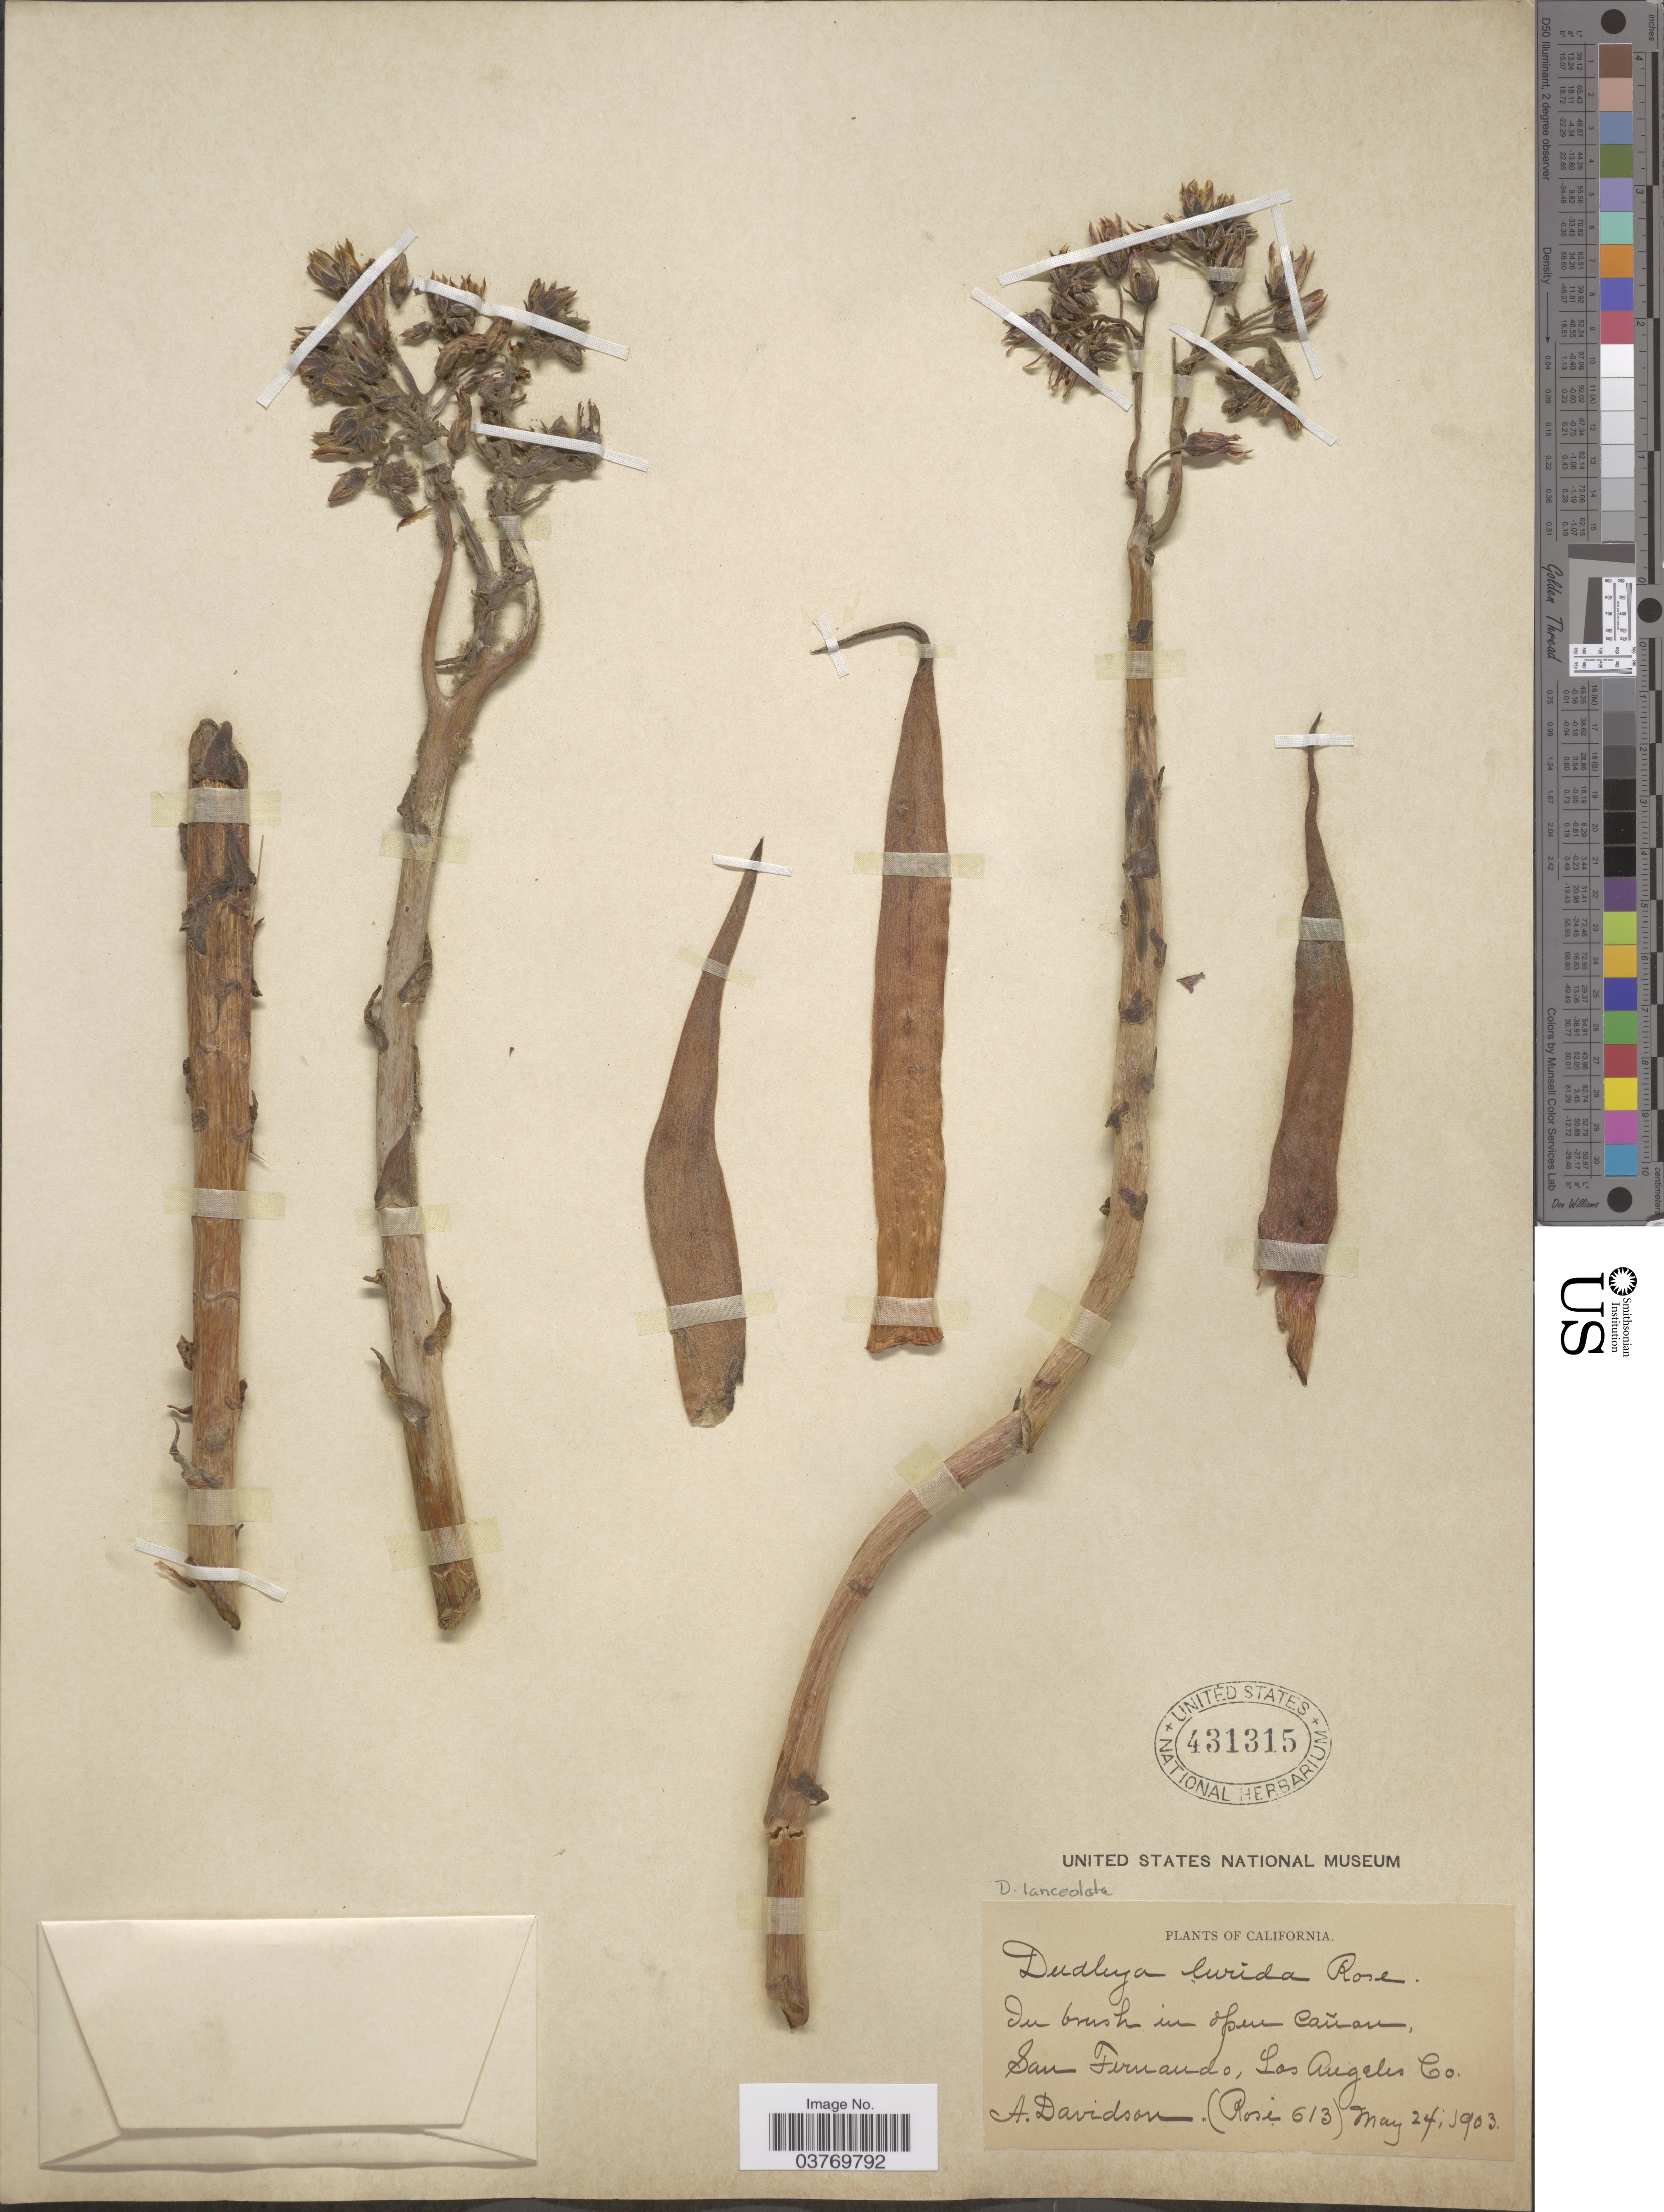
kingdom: Plantae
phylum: Tracheophyta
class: Magnoliopsida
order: Saxifragales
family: Crassulaceae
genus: Dudleya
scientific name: Dudleya lurida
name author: Rose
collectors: A. Davidson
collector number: Rosi613*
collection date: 1903-05-24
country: United States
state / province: California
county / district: Los Angeles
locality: San Fernando, Los Angeles Co.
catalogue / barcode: US 431315